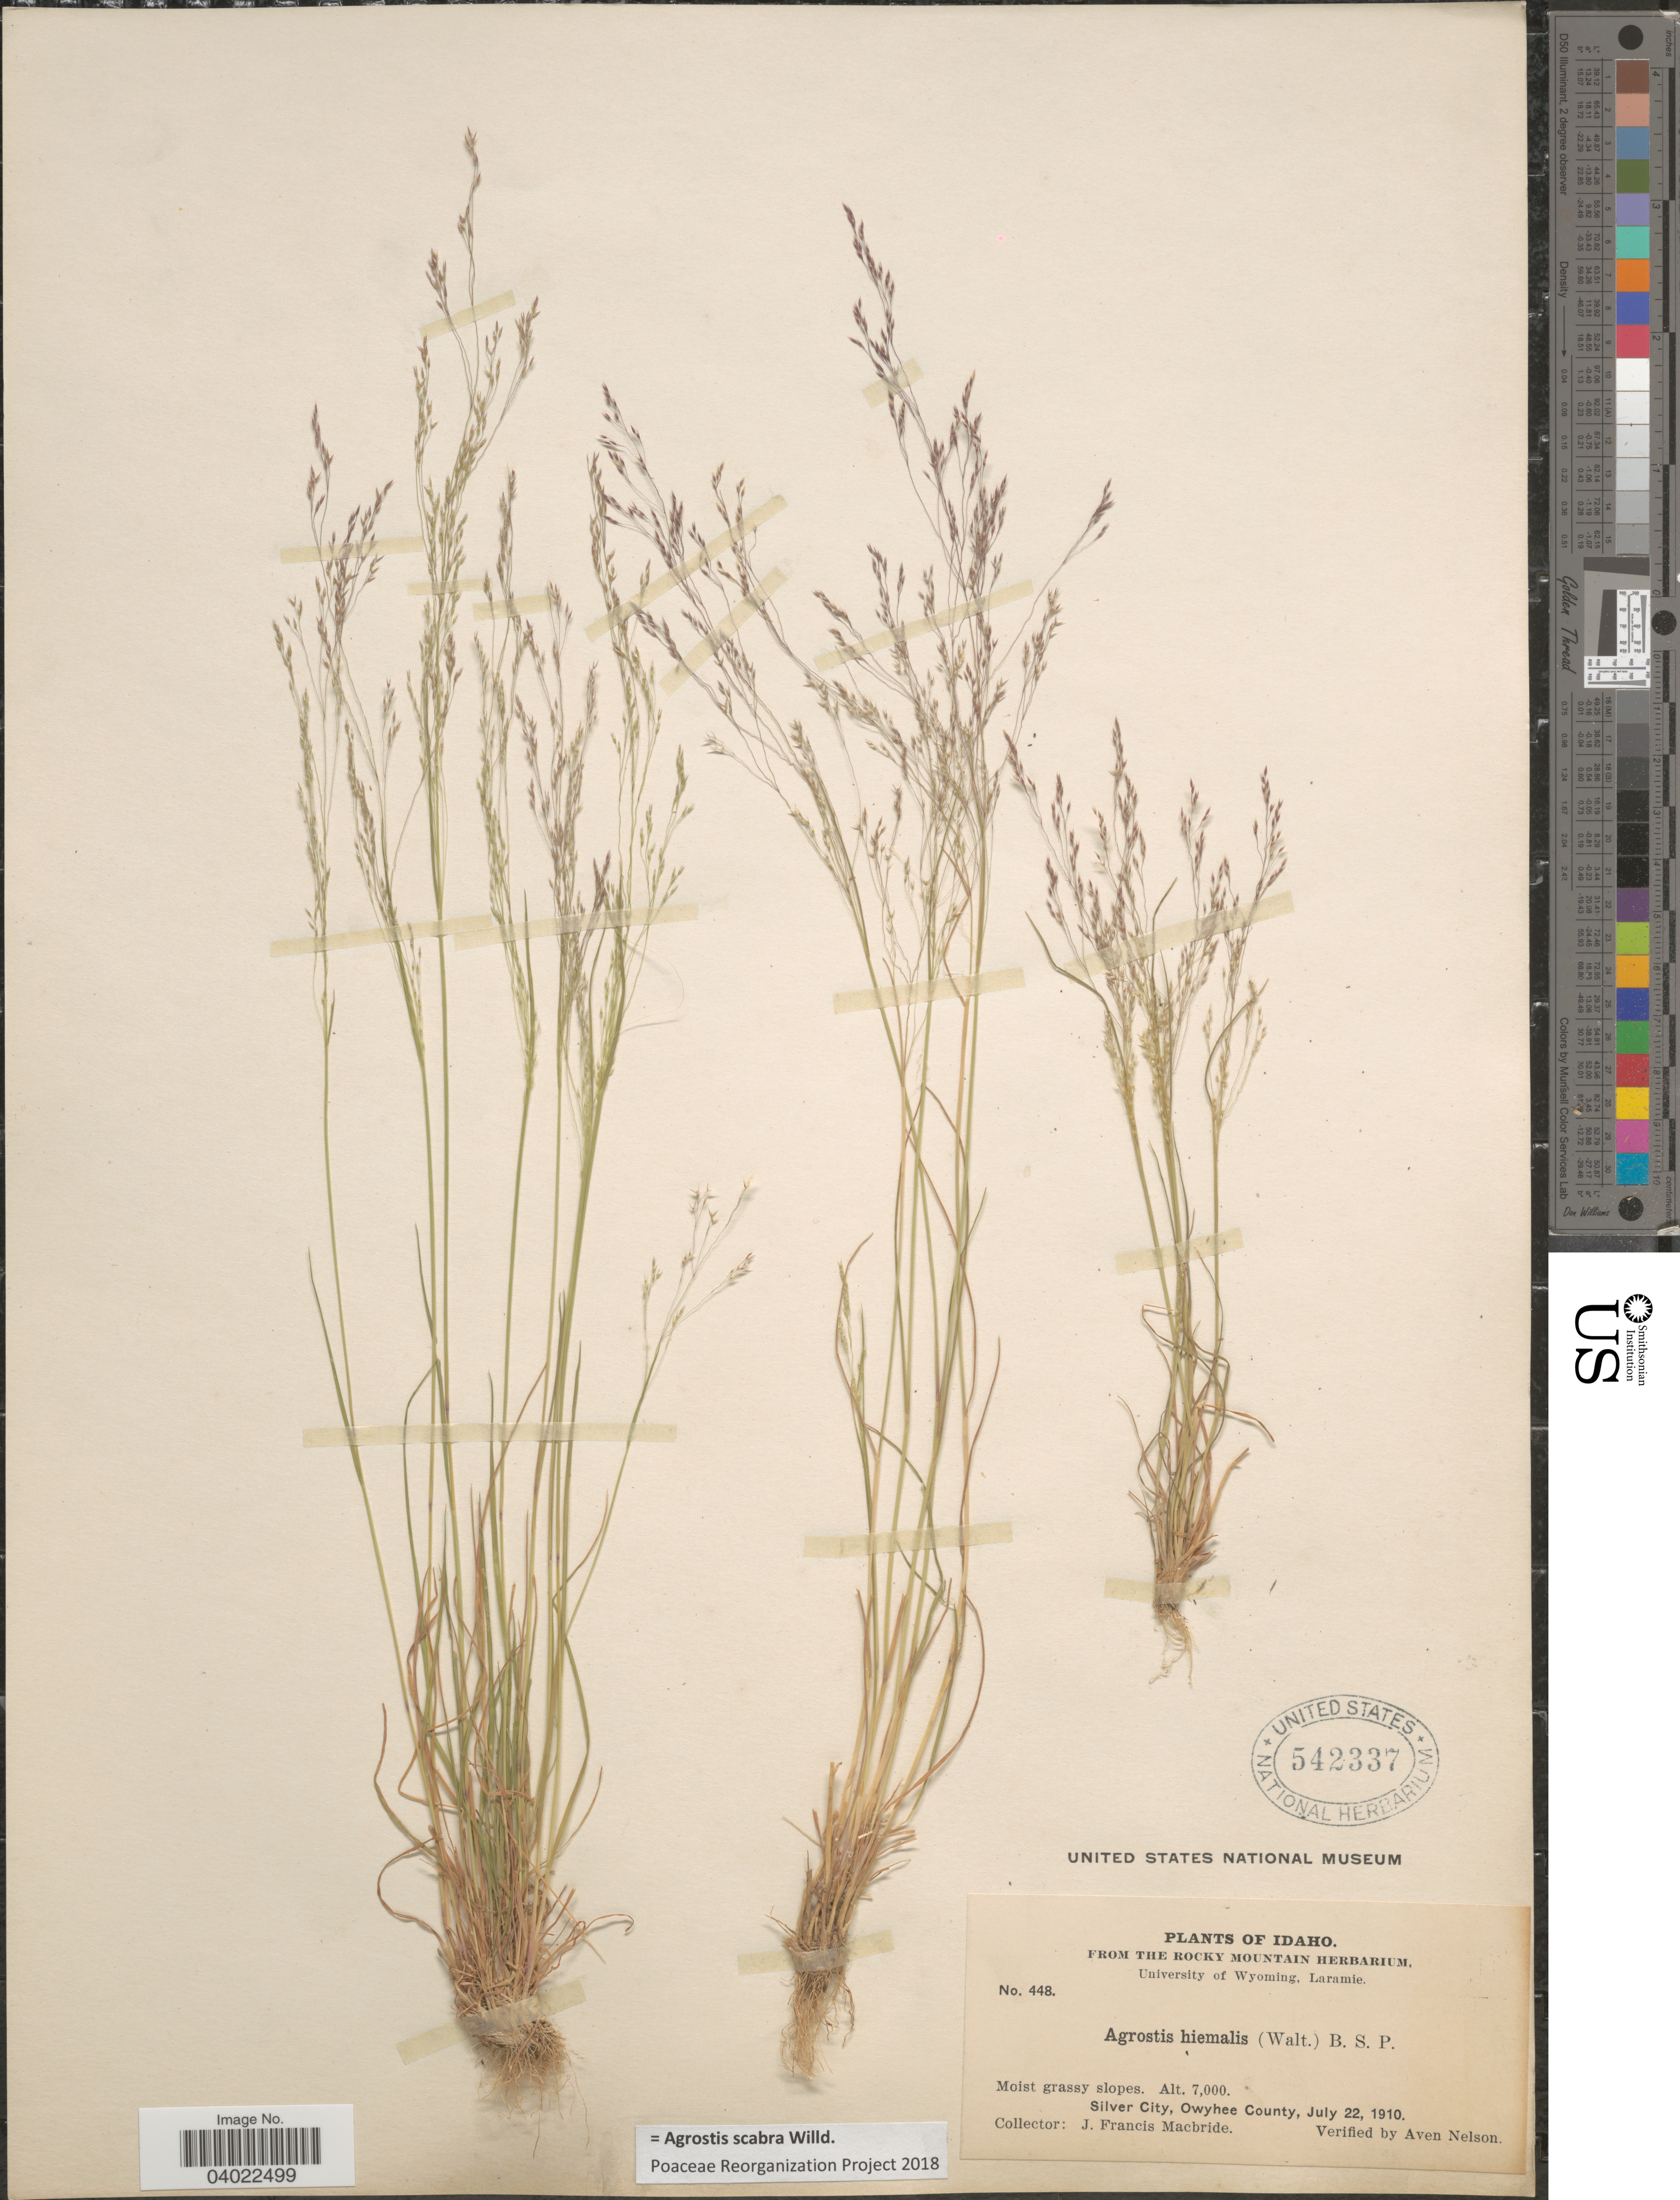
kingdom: Plantae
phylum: Tracheophyta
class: Liliopsida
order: Poales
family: Poaceae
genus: Agrostis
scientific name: Agrostis scabra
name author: Willd.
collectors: J. F. Macbride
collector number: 448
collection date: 1910-07-22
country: United States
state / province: Idaho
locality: Silver City, Owyhee County.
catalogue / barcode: US 542337